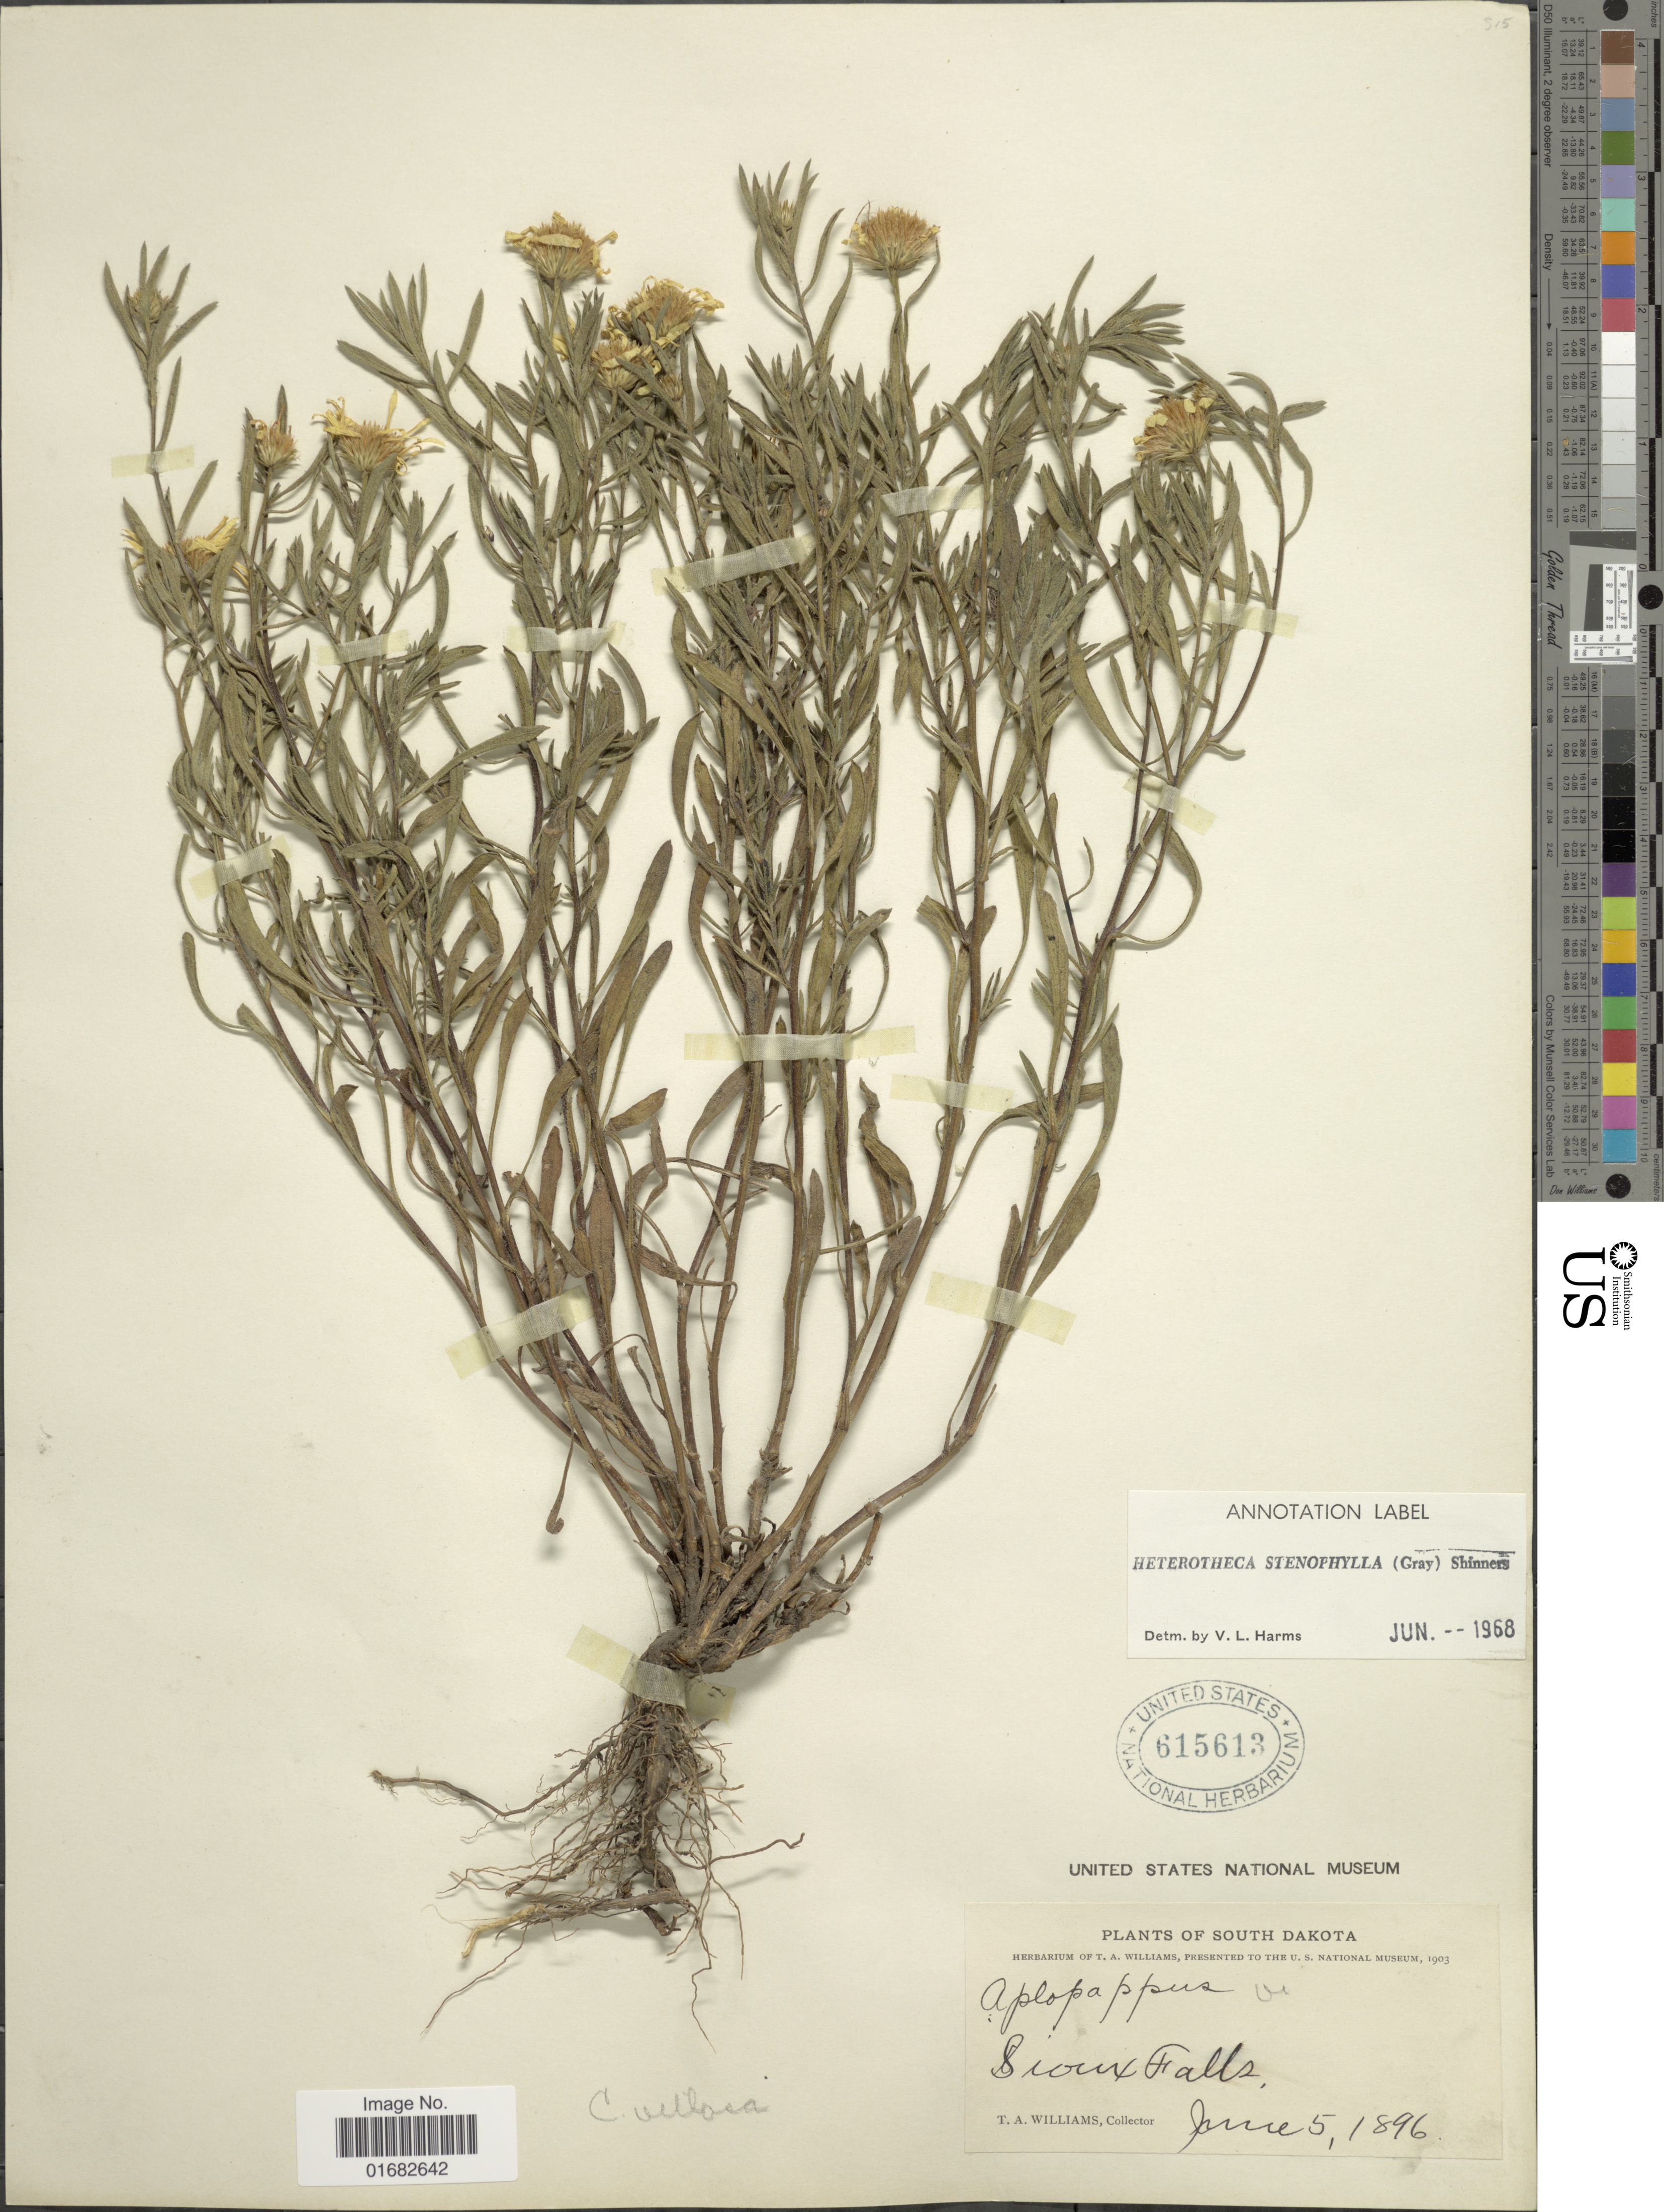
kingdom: Plantae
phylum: Tracheophyta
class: Magnoliopsida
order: Asterales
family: Asteraceae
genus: Heterotheca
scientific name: Heterotheca stenophylla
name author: (A. Gray) Shinners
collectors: T. A. Williams (herbarium)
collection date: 1896-06-05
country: United States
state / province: South Dakota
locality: Sioux Falls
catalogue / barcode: US 615613